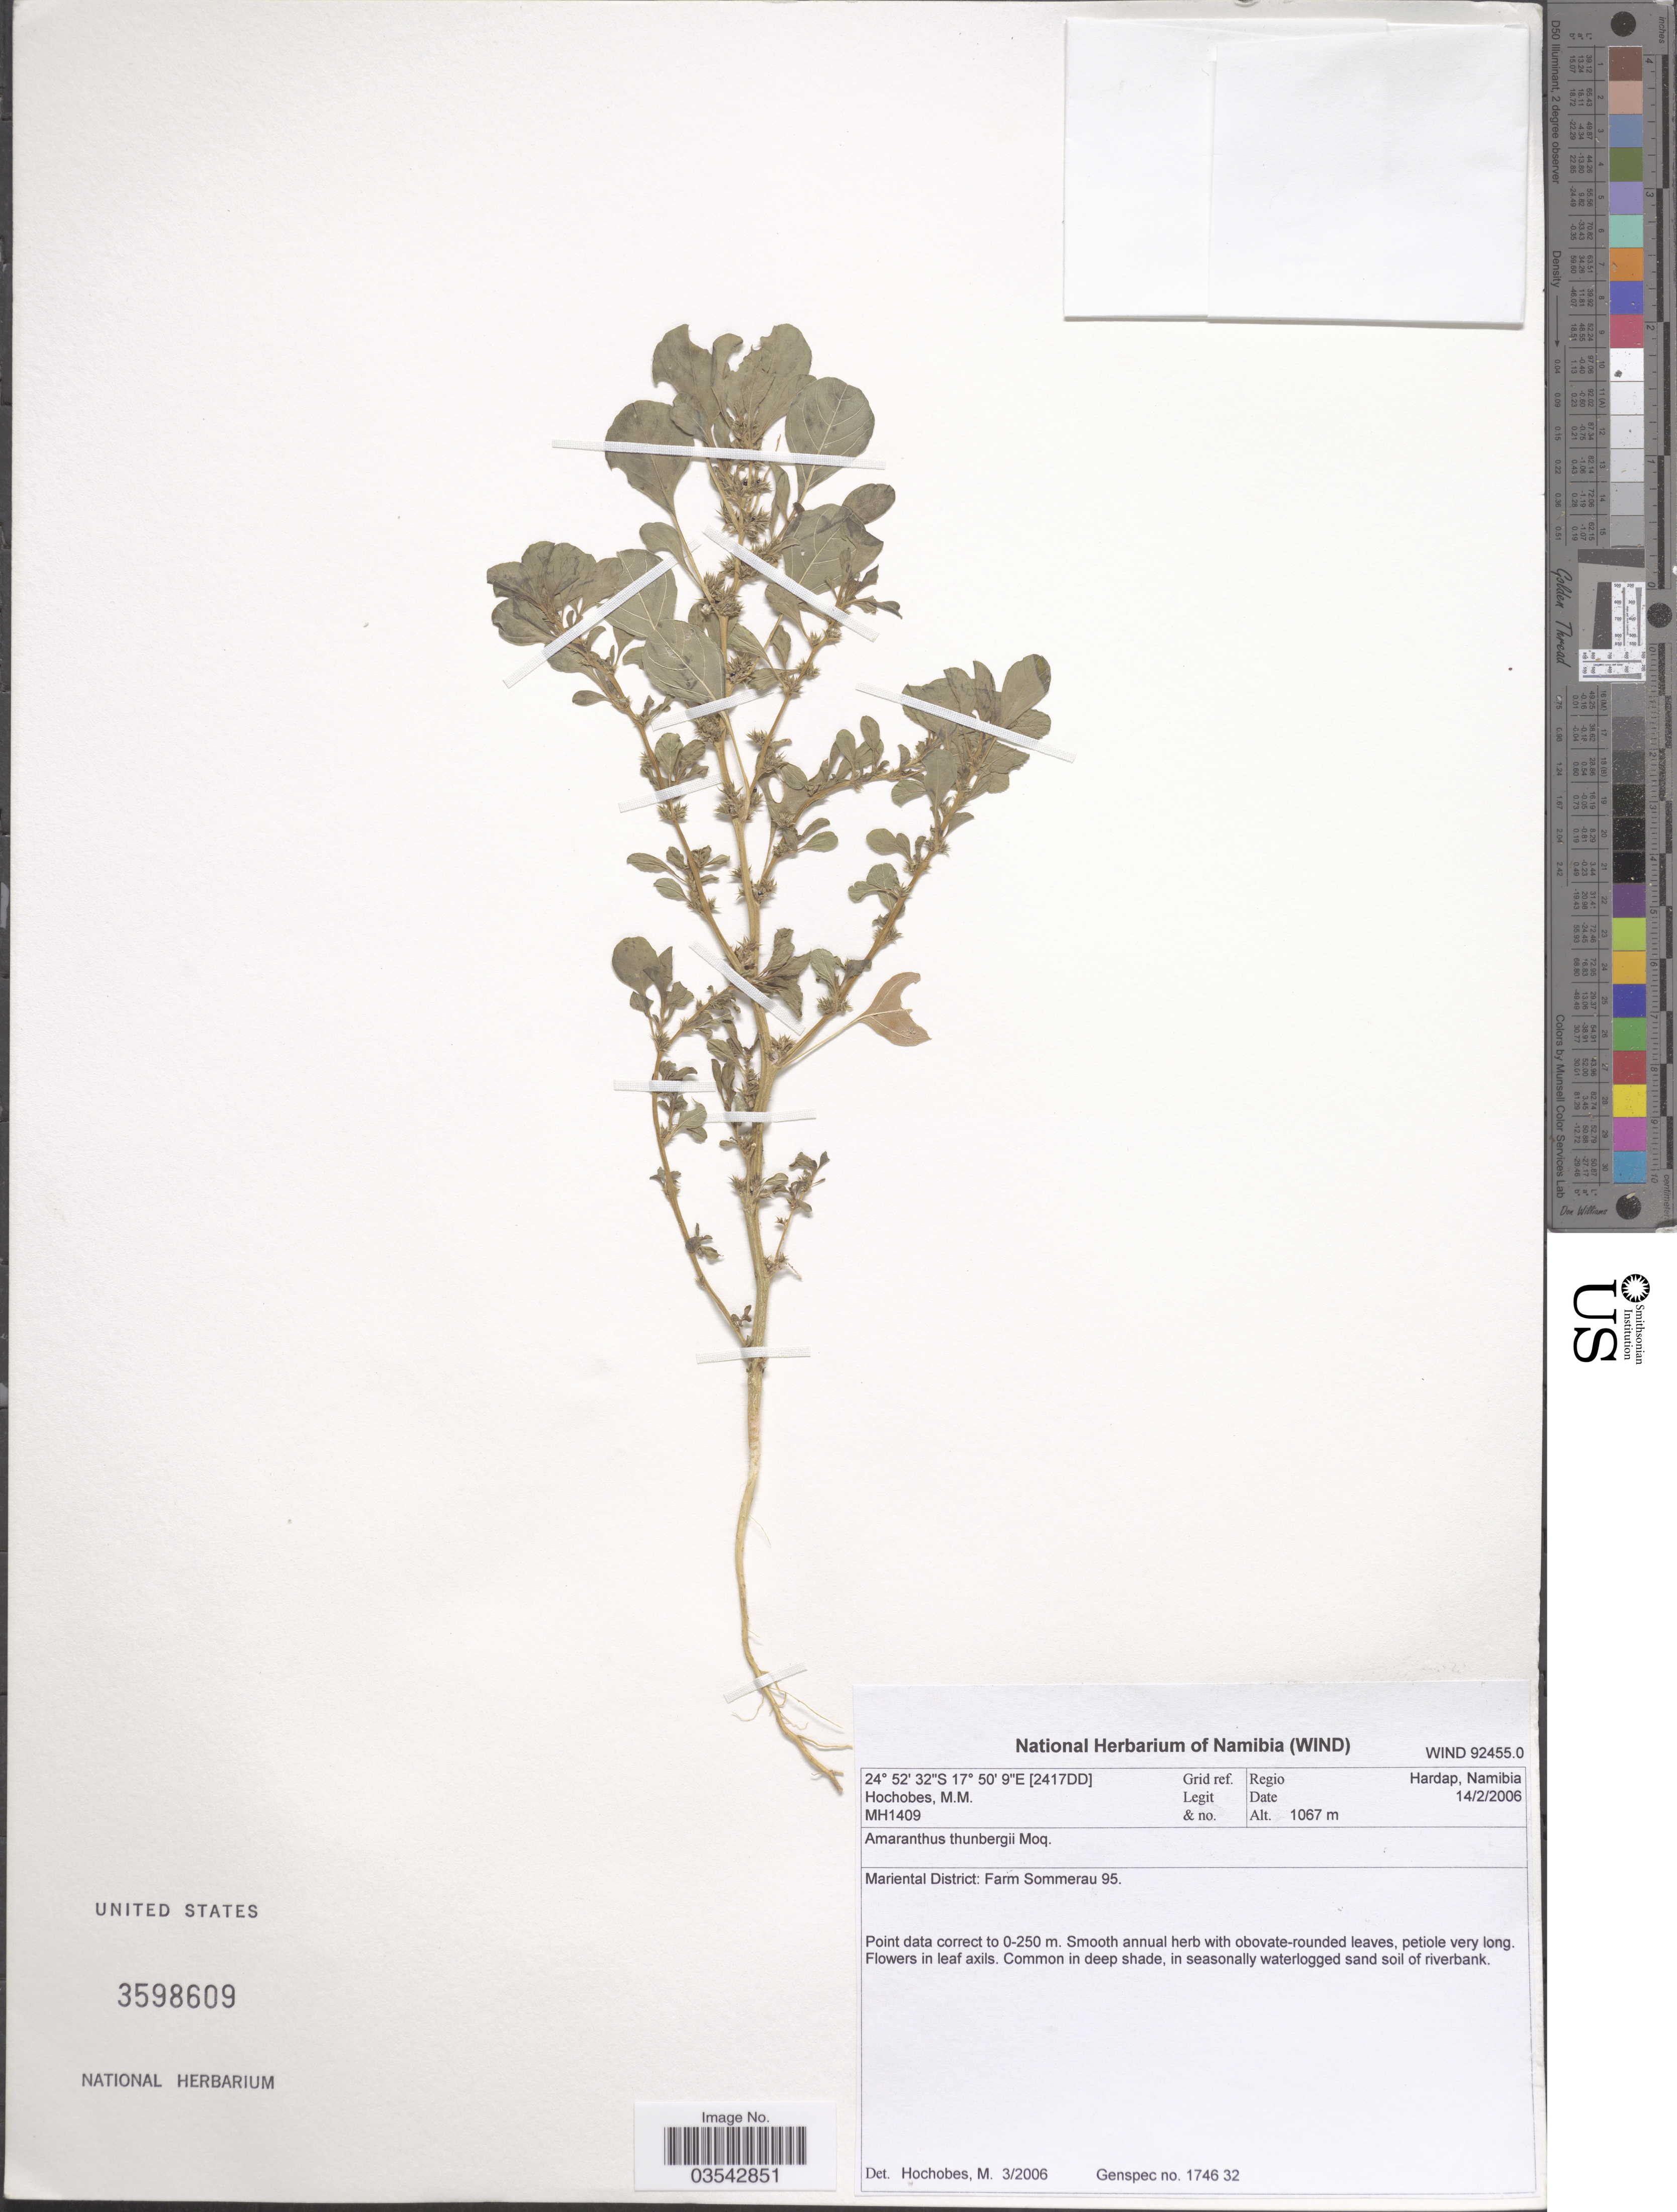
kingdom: Plantae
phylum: Tracheophyta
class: Magnoliopsida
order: Caryophyllales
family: Amaranthaceae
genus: Amaranthus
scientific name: Amaranthus thunbergii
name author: Moq.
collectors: M. Hochobes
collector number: MH1409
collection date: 2006-02-14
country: Namibia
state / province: Hardap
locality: Grid ref. [2417DD]. Regio Hardap. Mariental District: Farm Sommerau 95.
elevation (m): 1067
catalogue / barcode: US 3598609